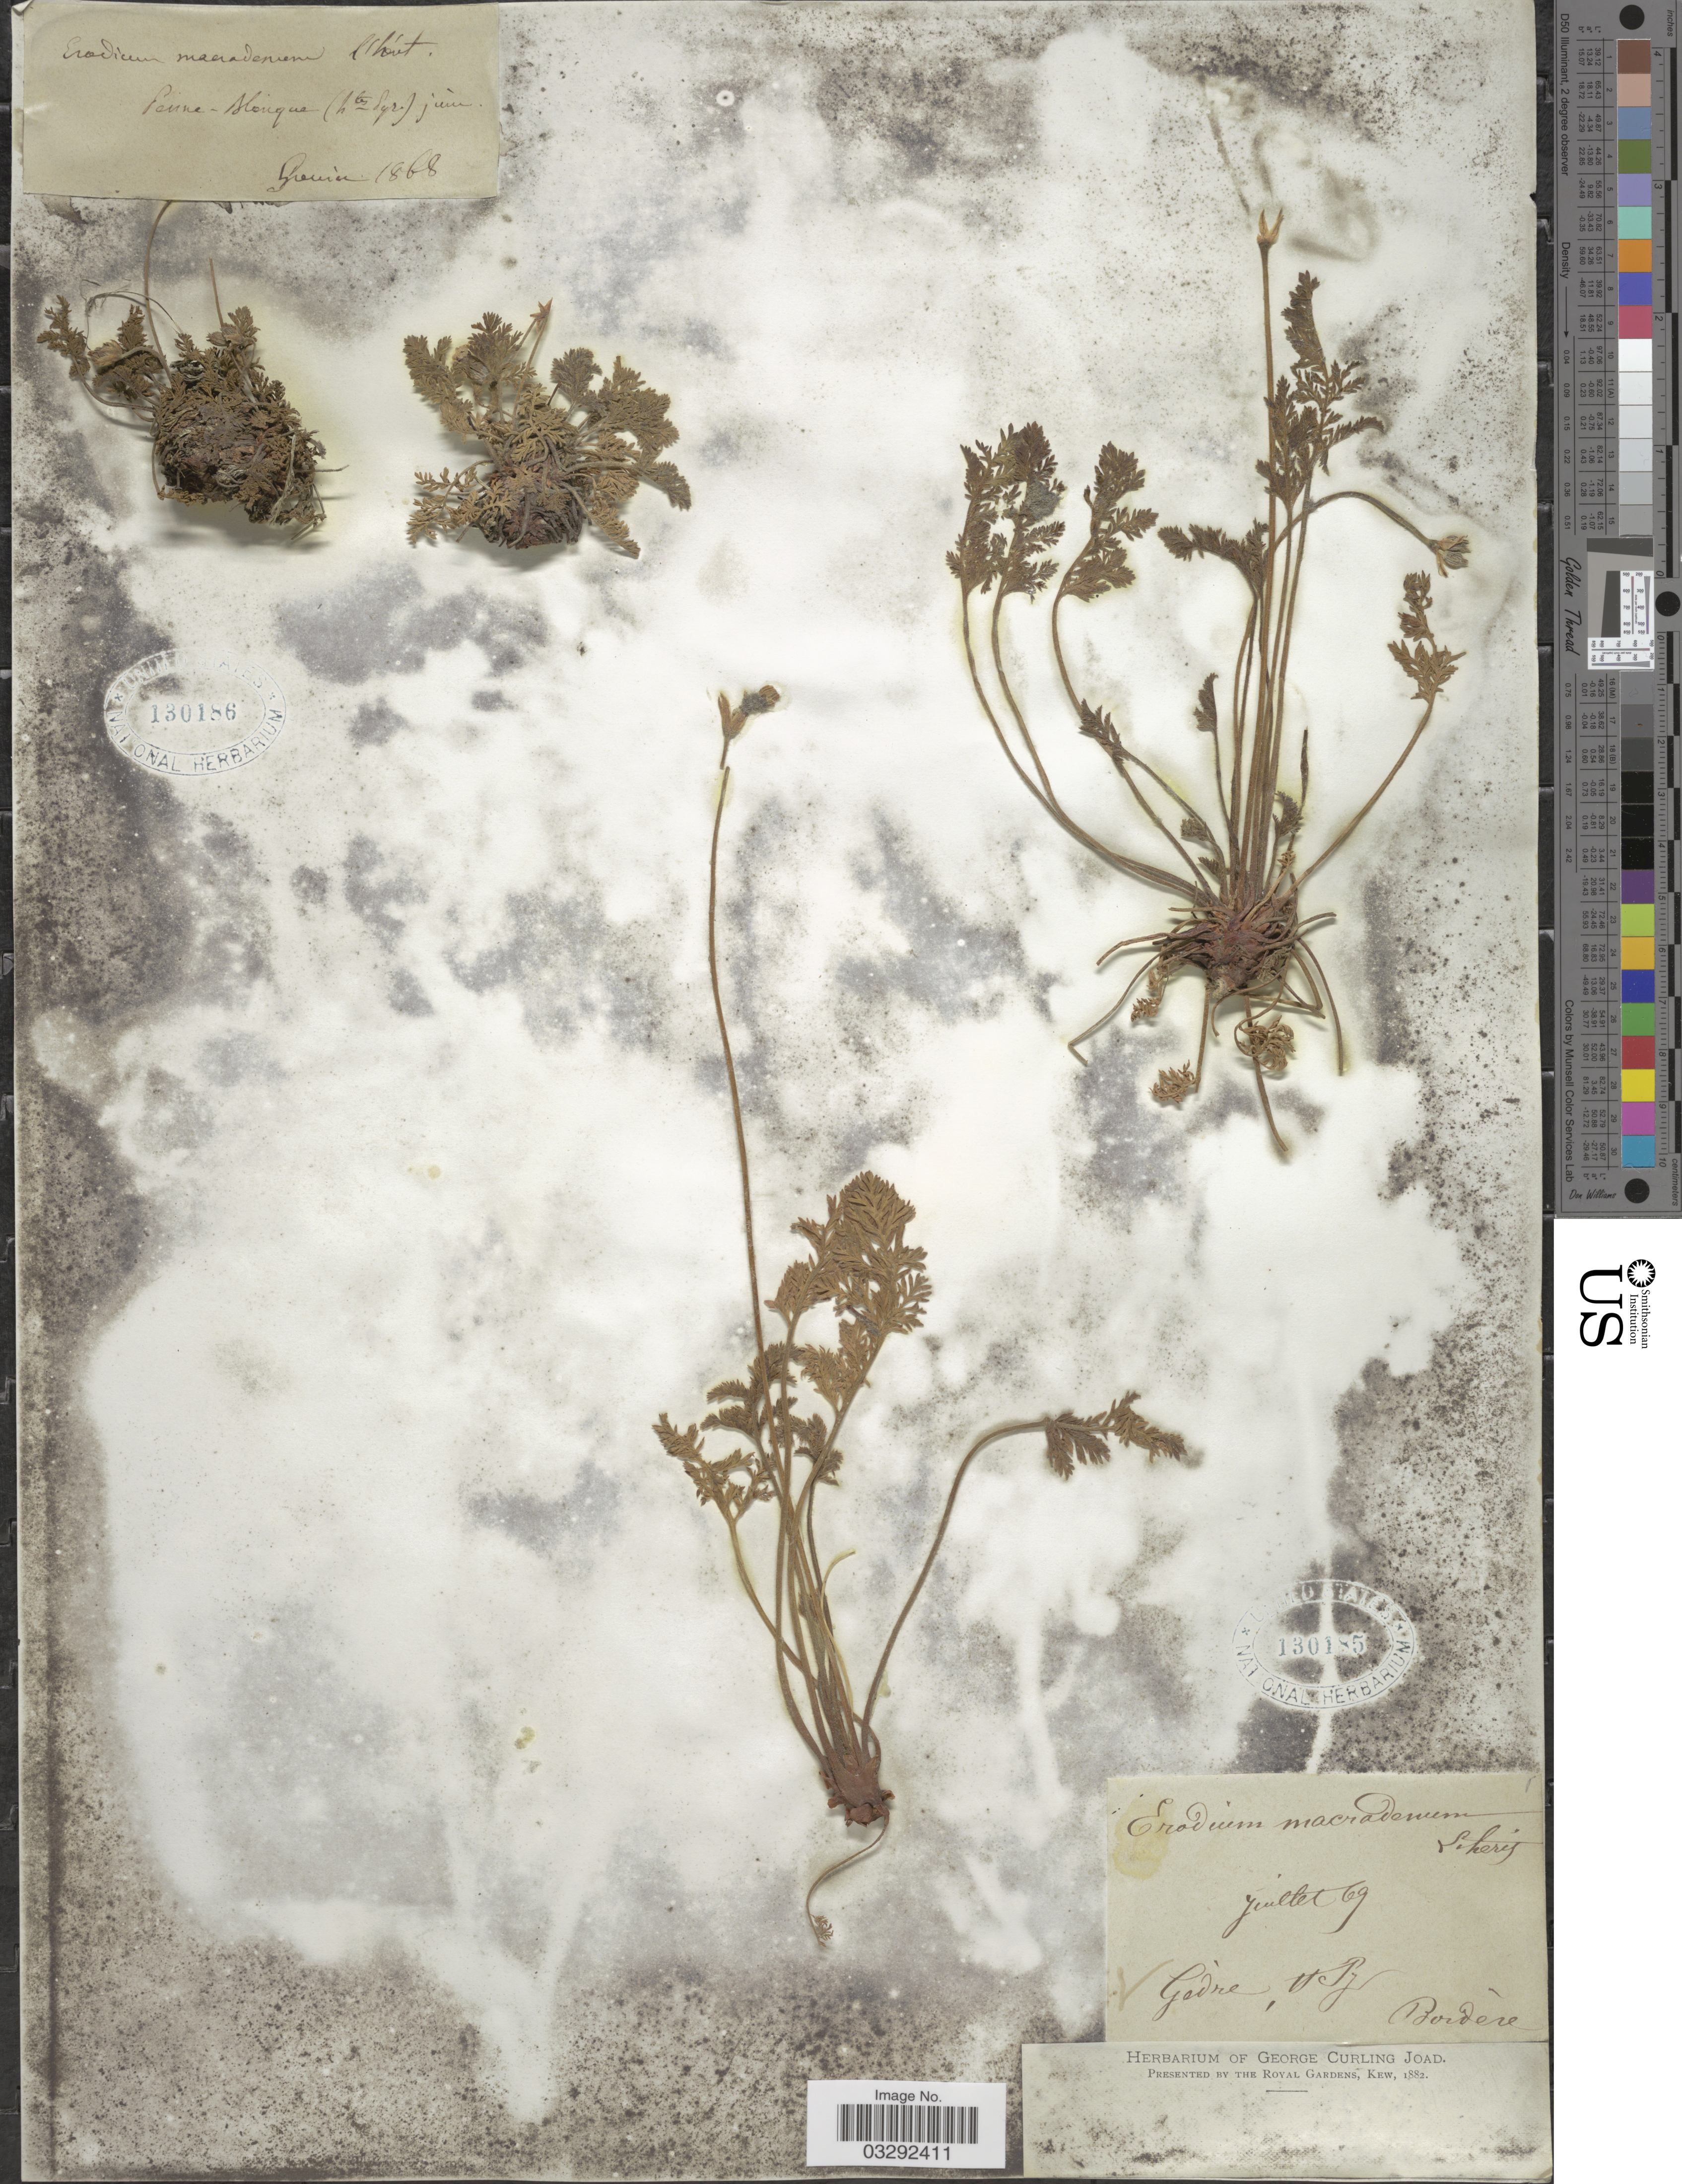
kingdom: Plantae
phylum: Tracheophyta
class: Magnoliopsida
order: Geraniales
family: Geraniaceae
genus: Erodium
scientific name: Erodium macradenum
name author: L'Hér.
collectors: Grenier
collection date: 1868-06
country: France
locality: Penne [interpreted] - Horique [interpreted] (Htes Pyr).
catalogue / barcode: US 130186-2